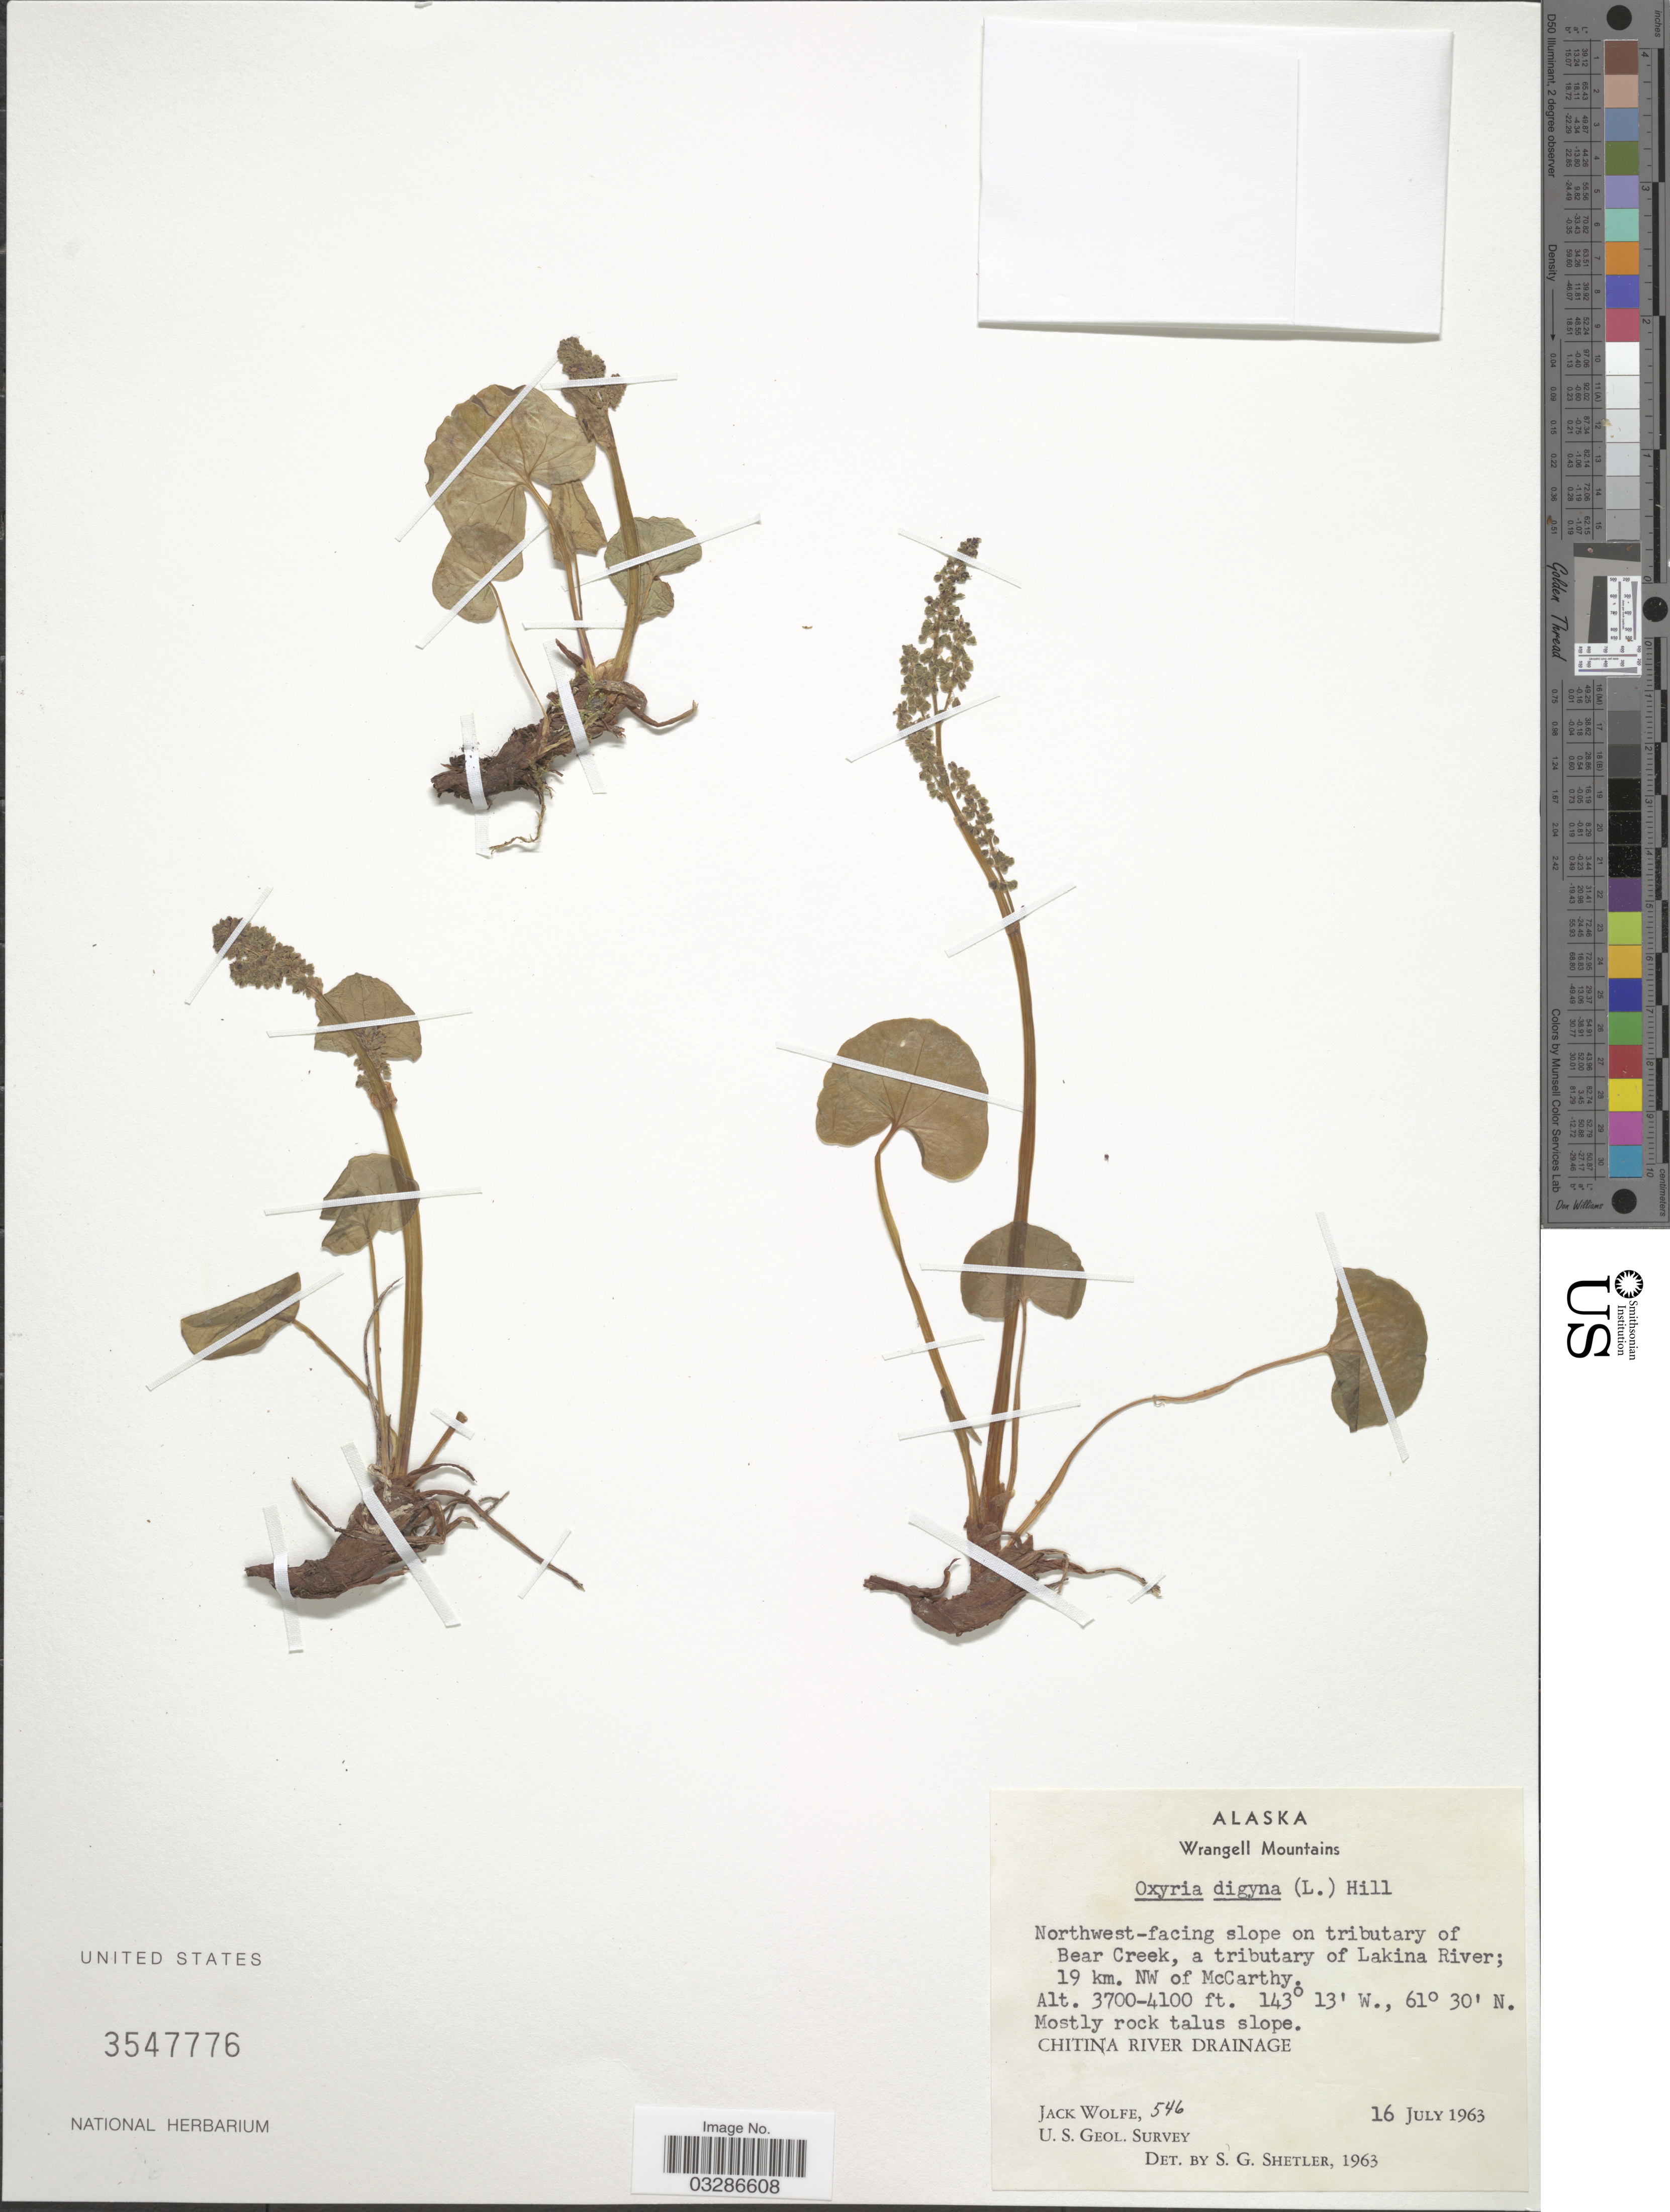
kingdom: Plantae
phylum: Tracheophyta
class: Magnoliopsida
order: Caryophyllales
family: Polygonaceae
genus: Oxyria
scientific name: Oxyria digyna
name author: (L.) Hill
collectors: J. Wolfe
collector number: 546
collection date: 1963-07-16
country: United States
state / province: Alaska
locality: Wrangell Mountains, Northwest-facing slope on tributary of Bear Creek, a tributary of Lakina River; 19 km. NW of McCarthy, Chitina River Drainage.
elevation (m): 1128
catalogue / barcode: US 3547776